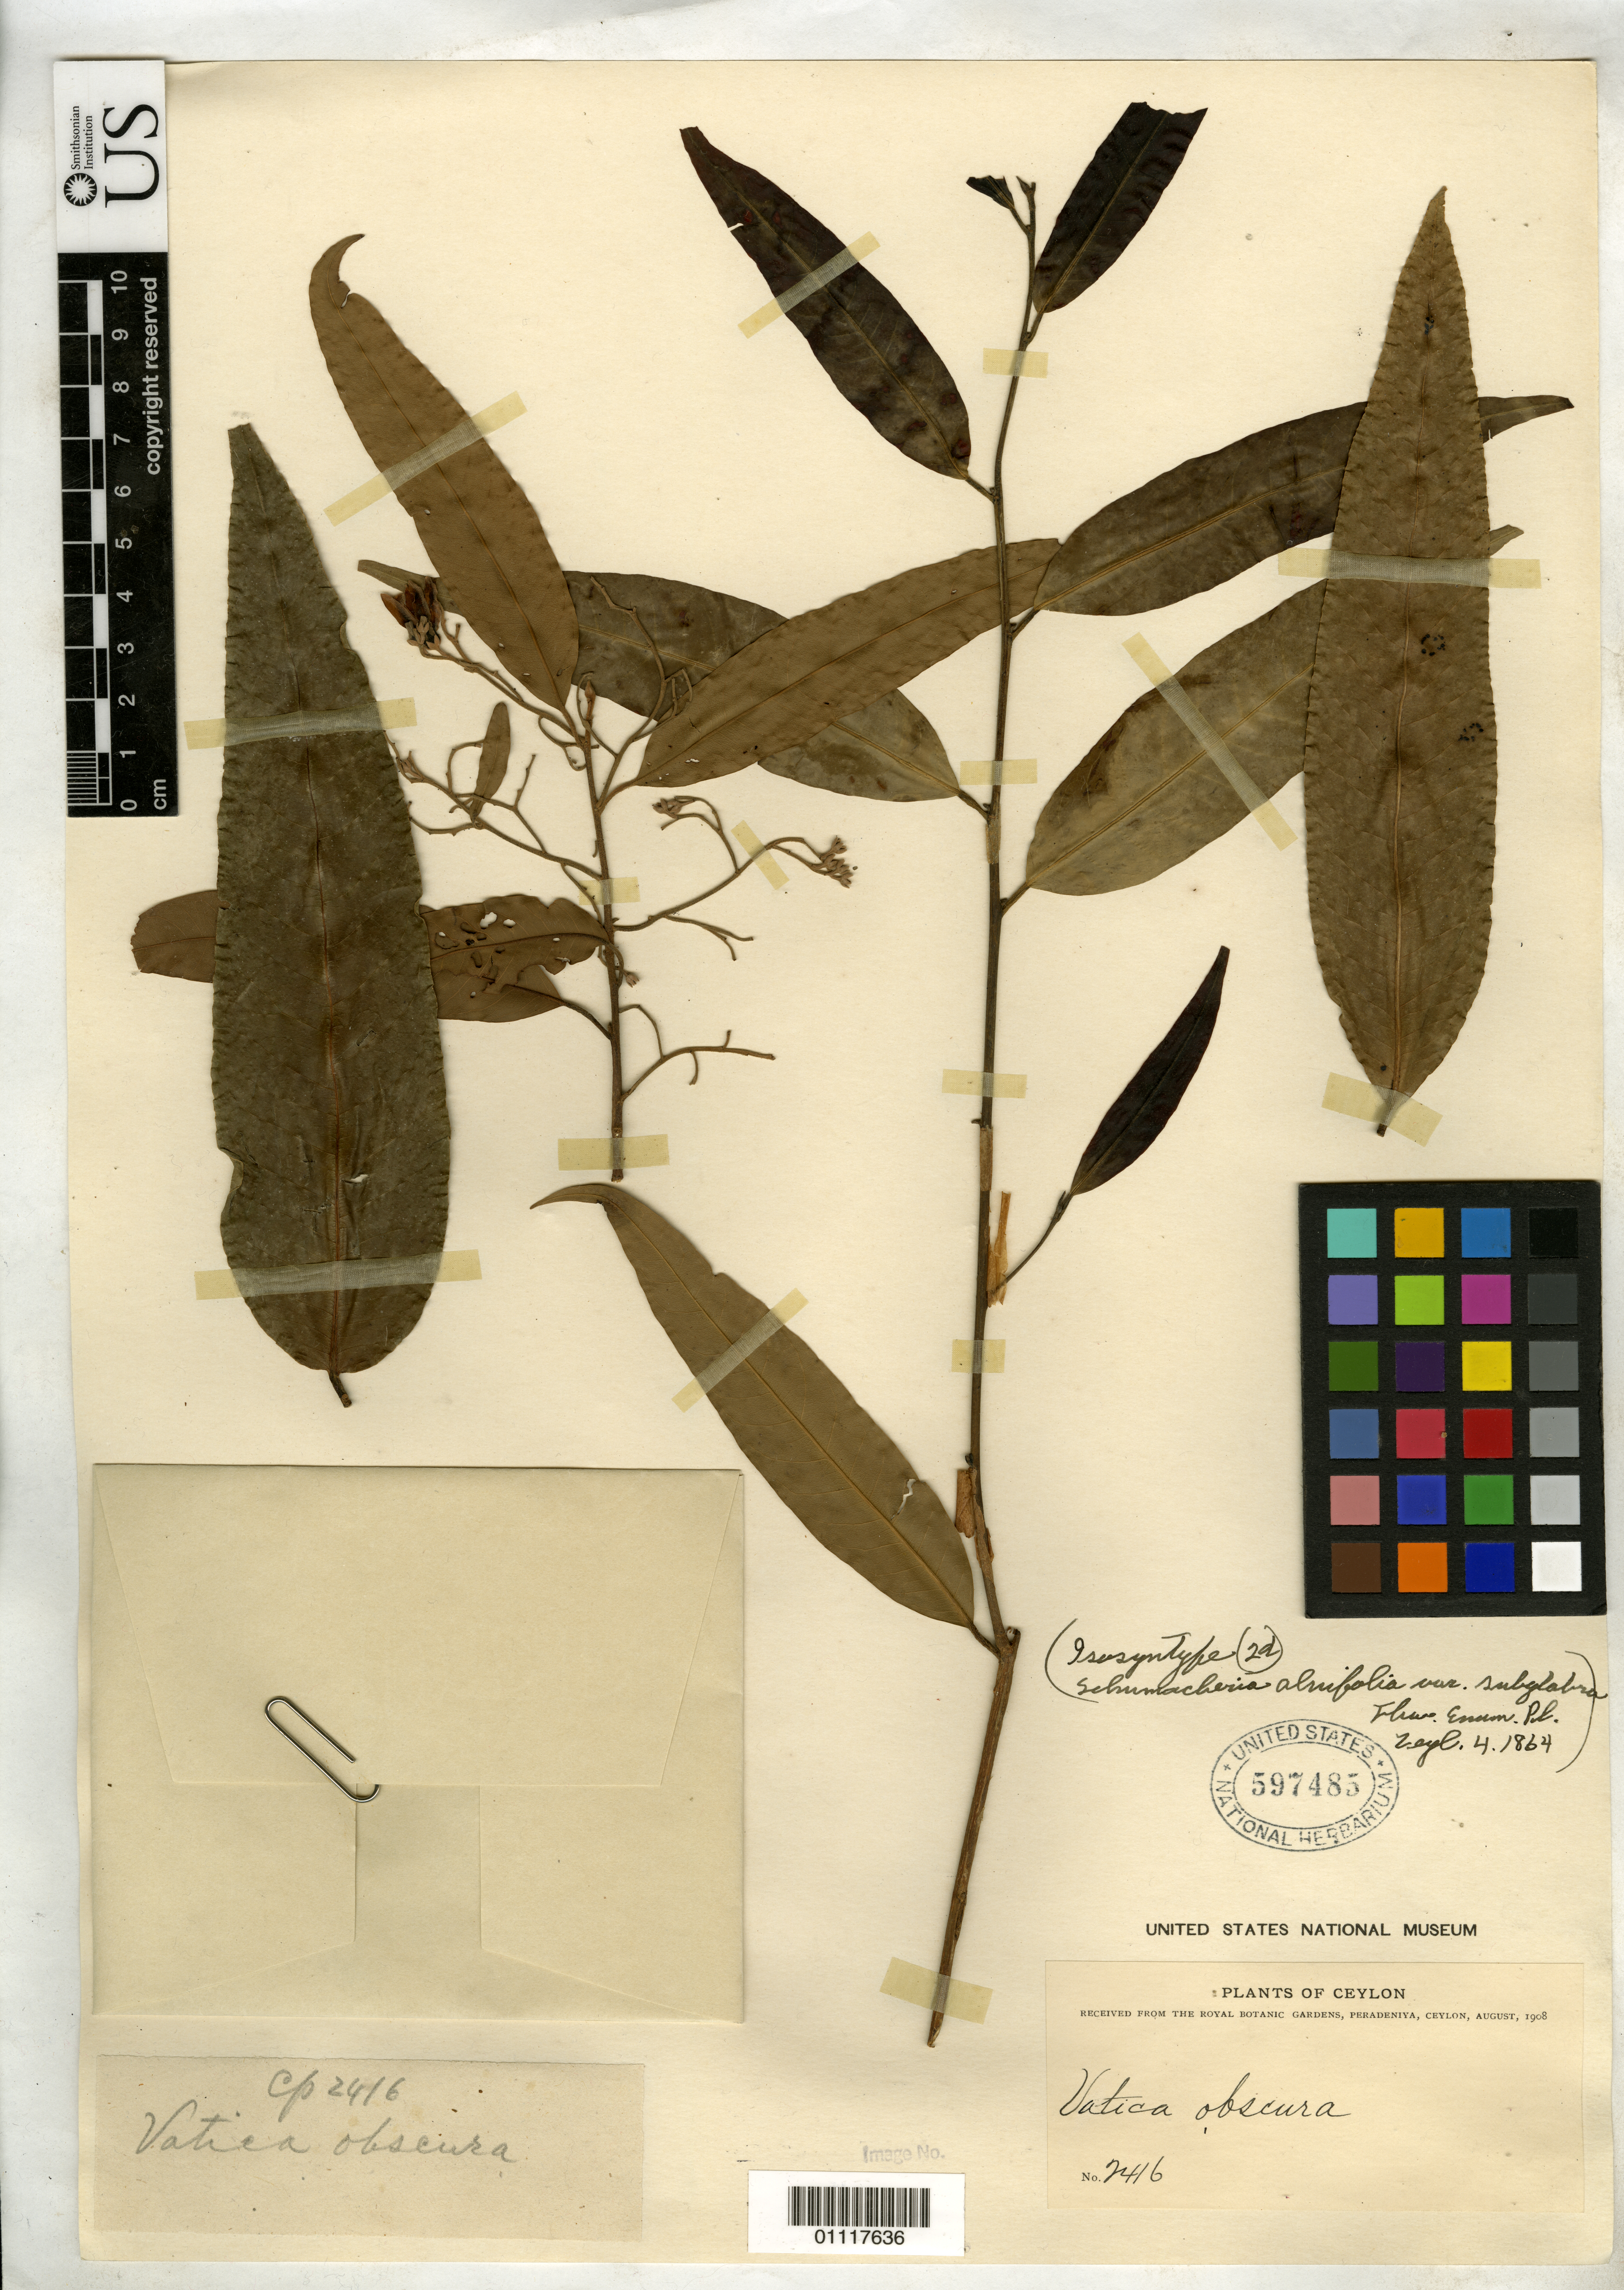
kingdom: Plantae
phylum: Tracheophyta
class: Magnoliopsida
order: Dilleniales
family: Dilleniaceae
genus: Schumacheria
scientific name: Schumacheria alnifolia var. subglabra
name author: Thwaites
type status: Isosyntype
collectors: K. C. Goebel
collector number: CP 2416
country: Sri Lanka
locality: Colombo.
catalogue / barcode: US 597485